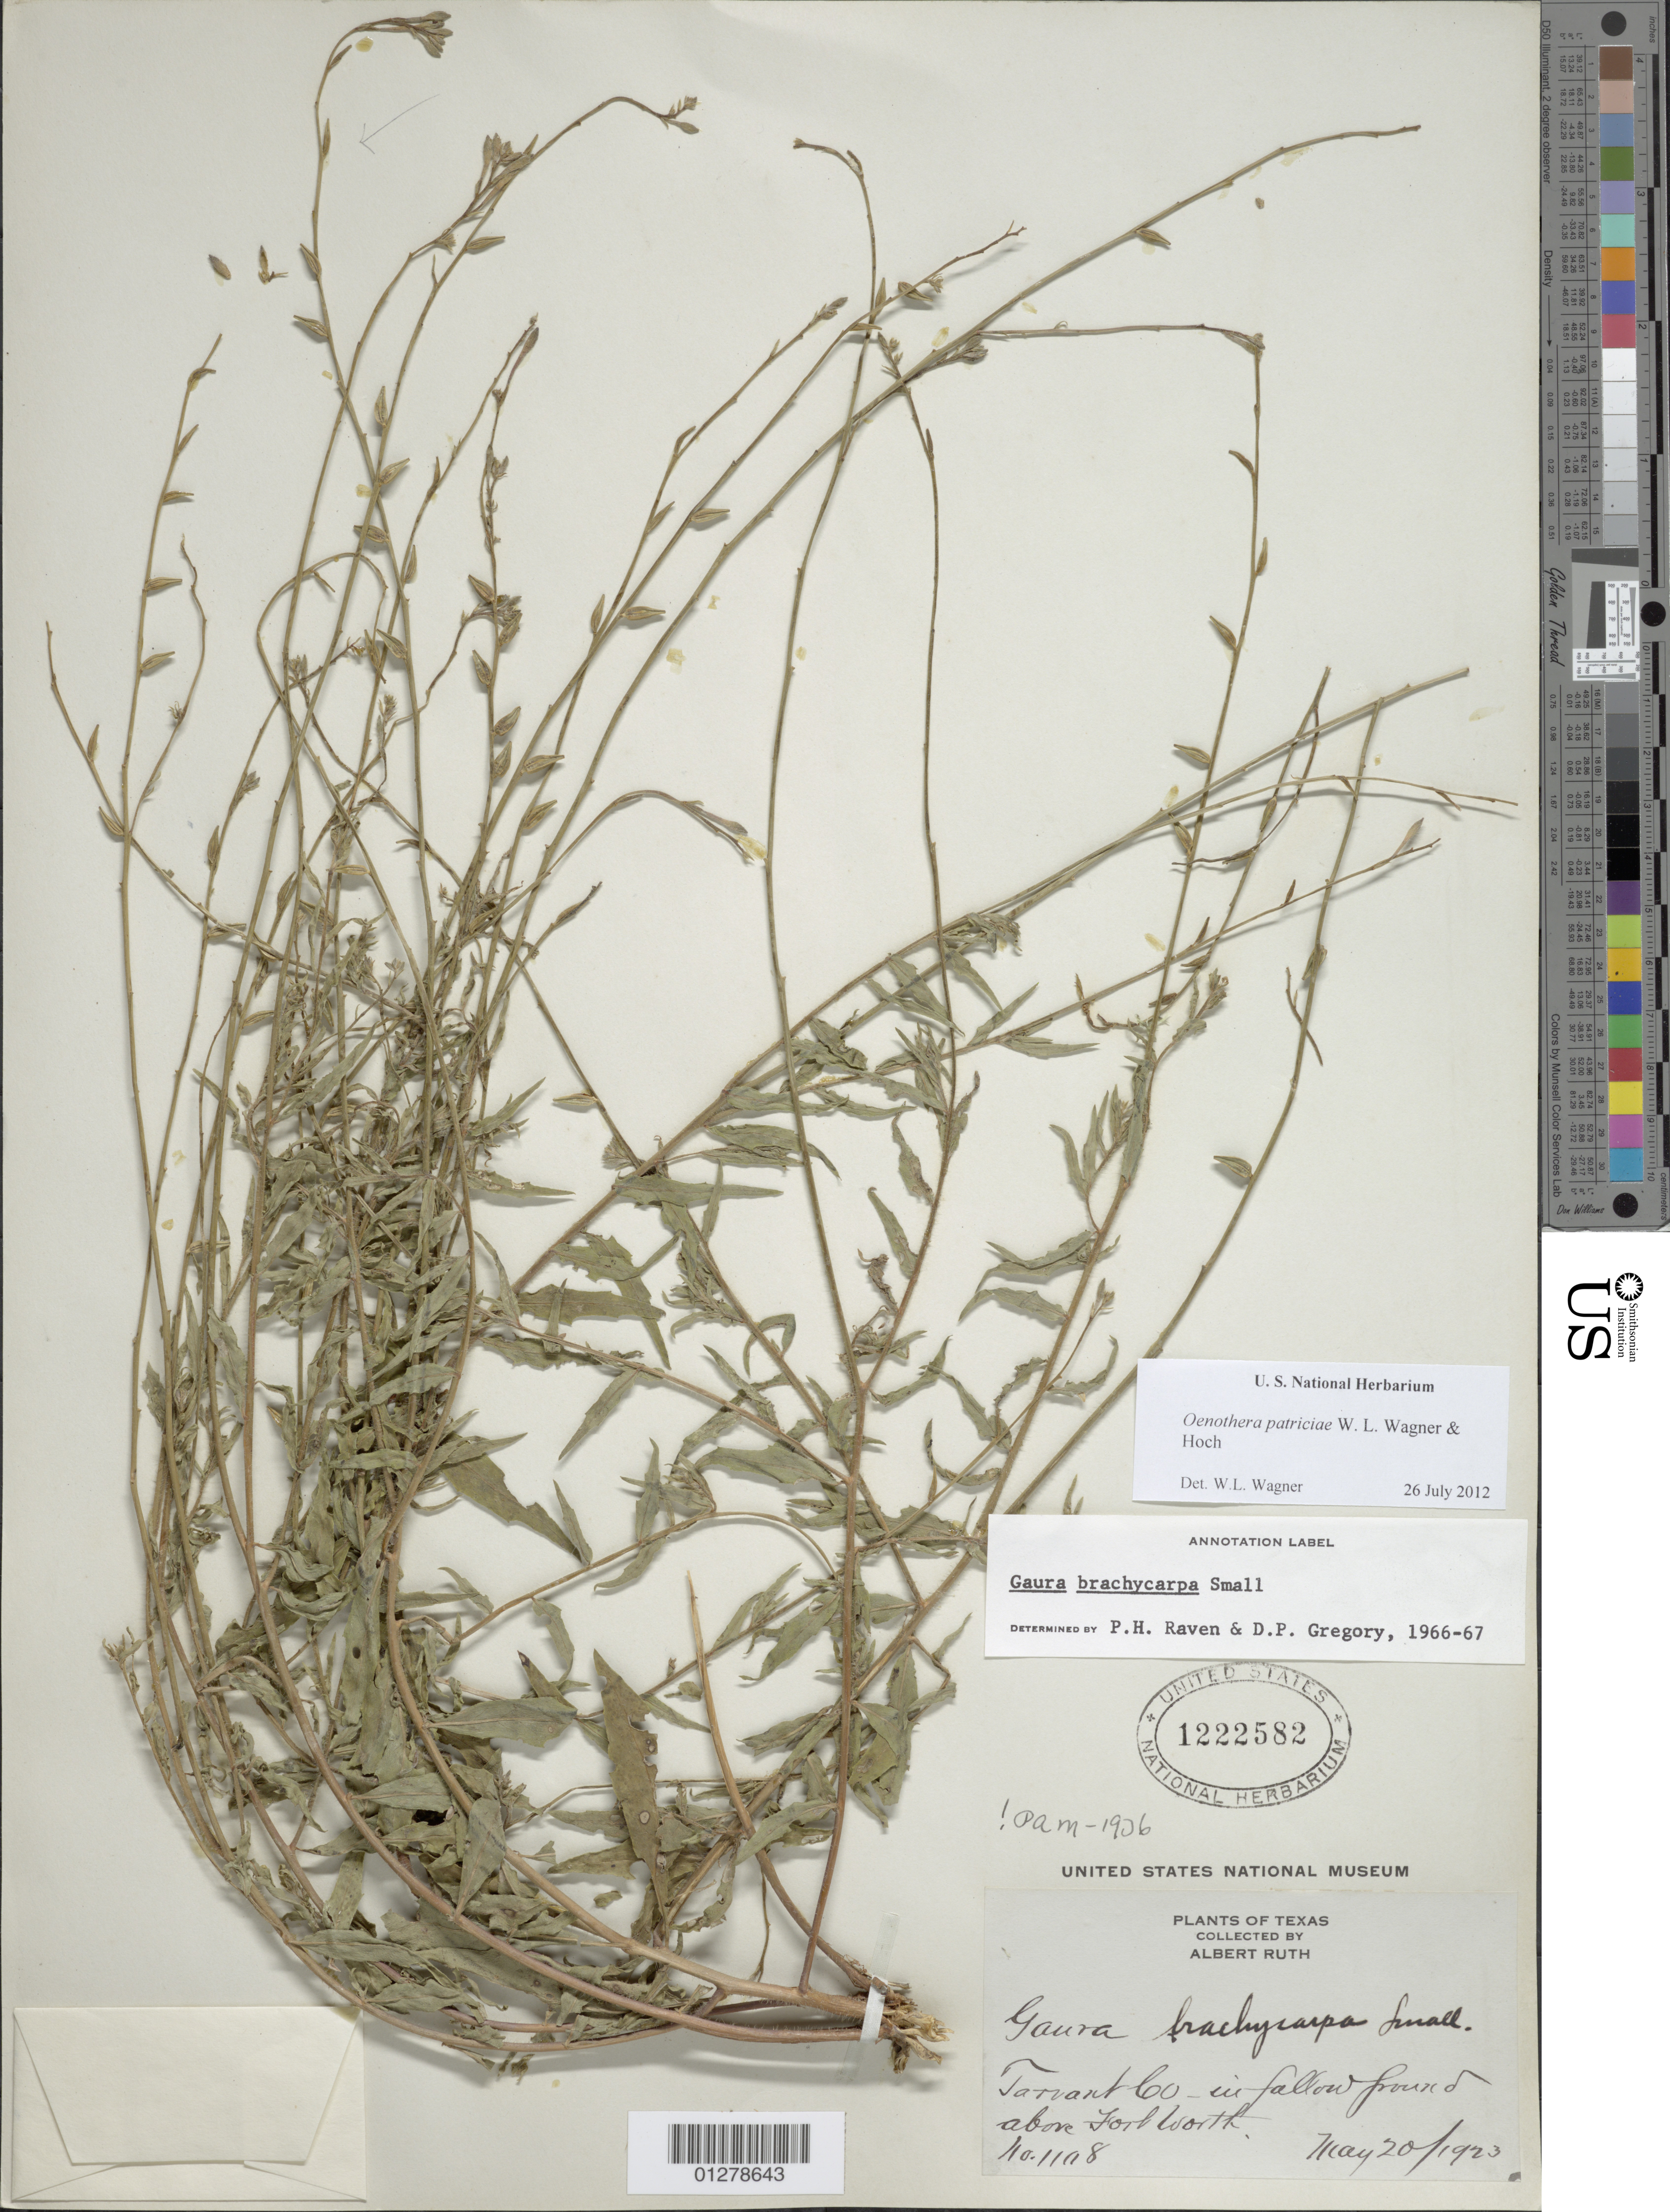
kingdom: Plantae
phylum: Tracheophyta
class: Magnoliopsida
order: Myrtales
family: Onagraceae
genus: Oenothera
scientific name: Oenothera patriciae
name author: W.L. Wagner & Hoch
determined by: Wagner, W. L., (BOT), Smithsonian Institution - National Museum of Natural History (UNITED STATES)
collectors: A. Ruth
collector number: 1108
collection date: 1923-05-20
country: United States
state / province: Texas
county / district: Tarrant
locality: above Fort Worth.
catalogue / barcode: US 1222582